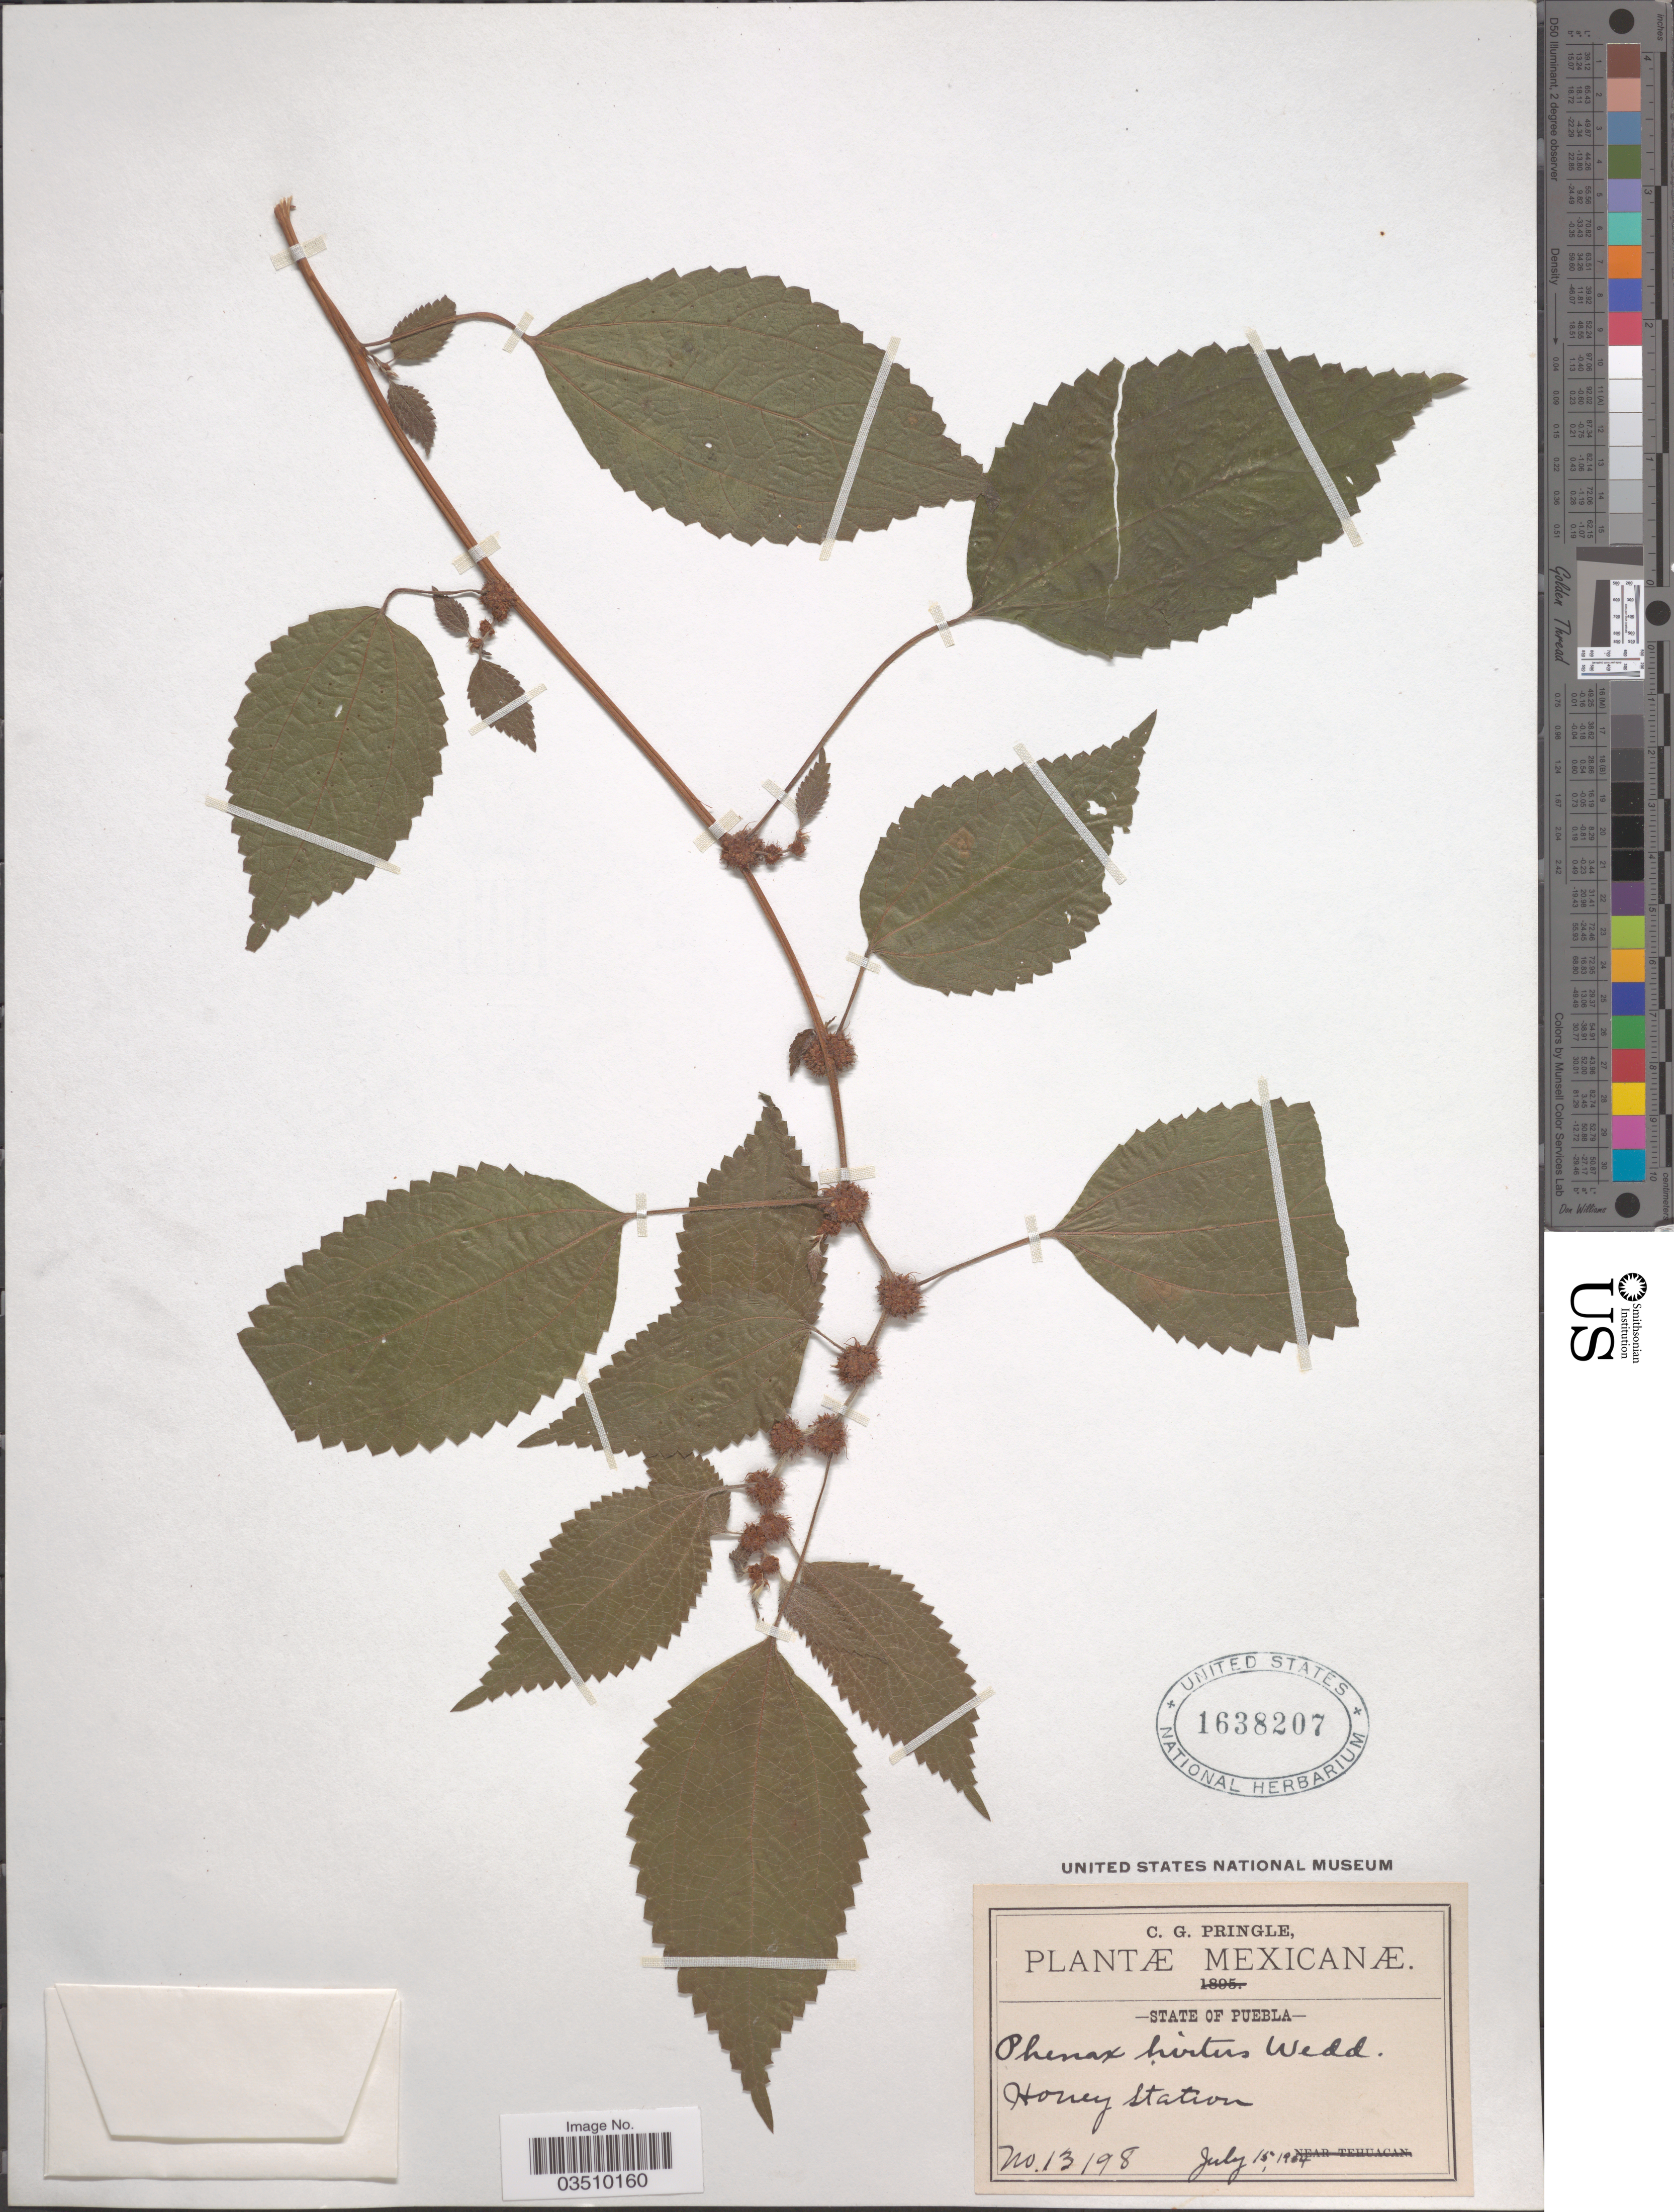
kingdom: Plantae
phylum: Tracheophyta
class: Magnoliopsida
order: Rosales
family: Urticaceae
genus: Phenax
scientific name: Phenax hirtus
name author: (Sw.) Wedd.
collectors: C. G. Pringle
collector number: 13198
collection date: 1904-07-15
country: Mexico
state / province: Puebla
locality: Honey Station.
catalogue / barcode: US 1638207